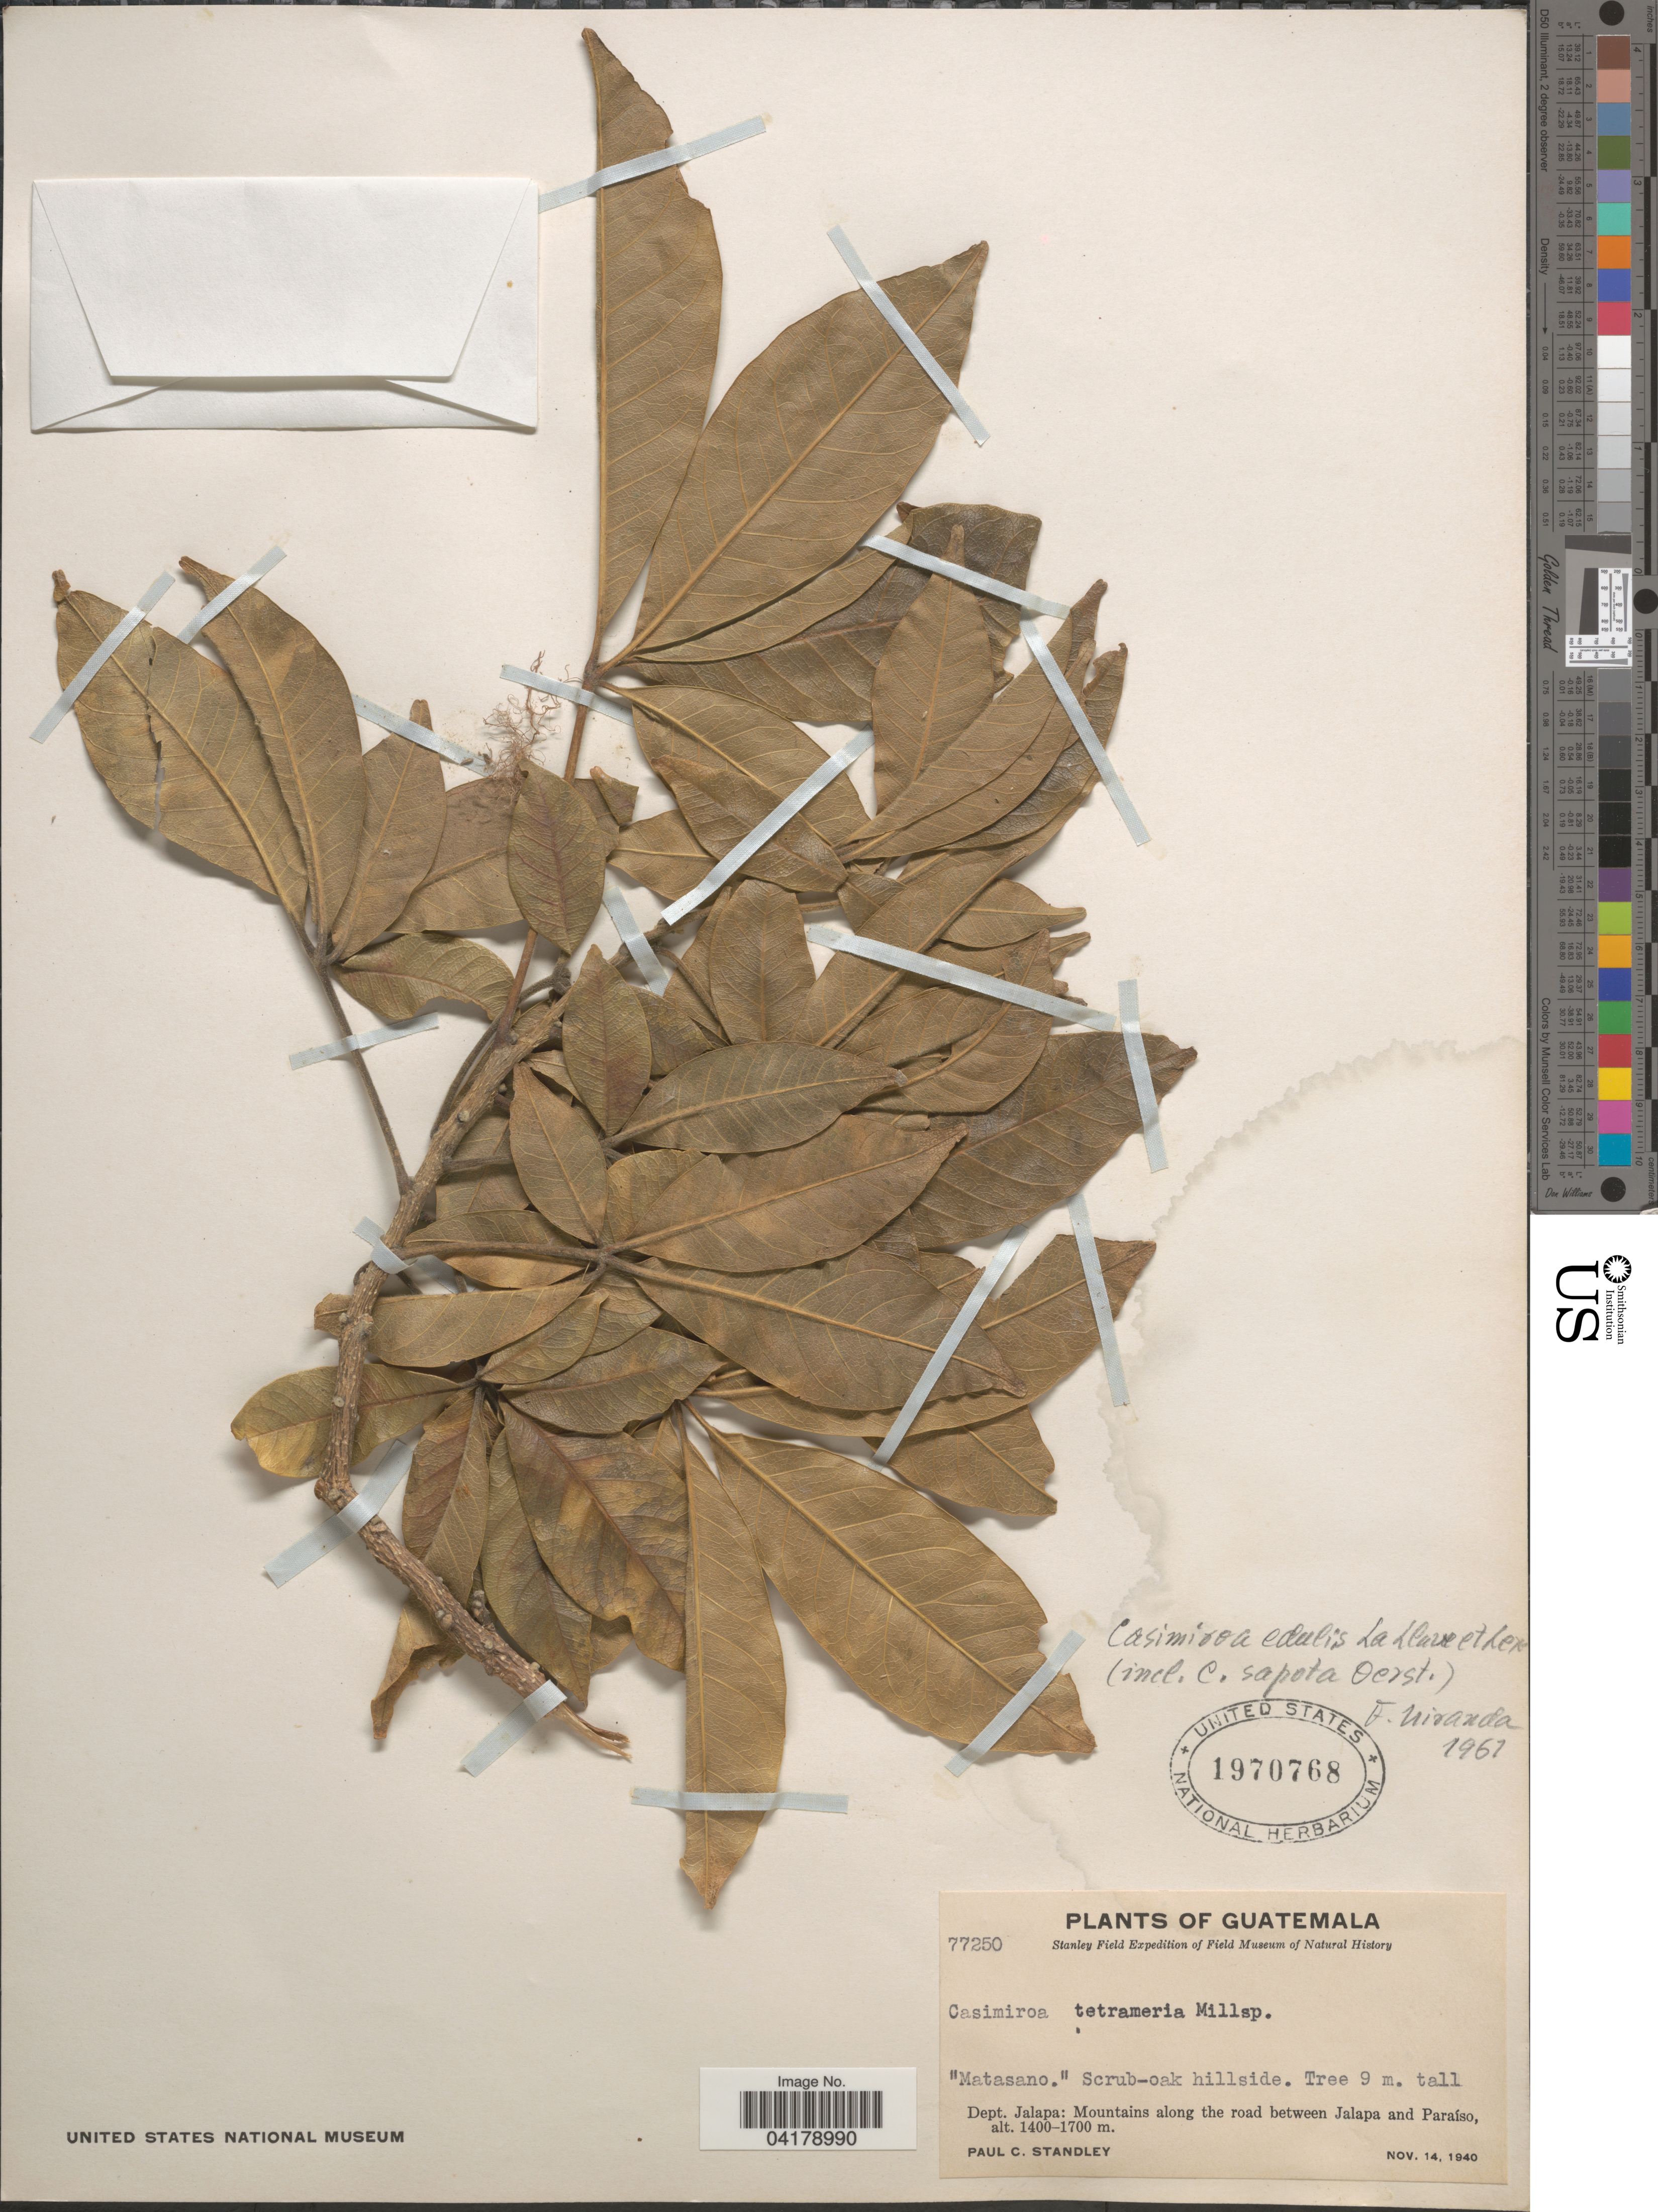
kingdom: Plantae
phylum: Tracheophyta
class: Magnoliopsida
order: Sapindales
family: Rutaceae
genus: Casimiroa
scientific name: Casimiroa edulis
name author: La Llave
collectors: P. C. Standley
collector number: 77250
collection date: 1940-11-14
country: Guatemala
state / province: Jalapa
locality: Stanley Field Expedition of Field Museum of Natural History. "Matasano". Scrub-oak hillside. Dept. Jalapa: Mountains along the road between Jalapa and Paraíso.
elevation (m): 1400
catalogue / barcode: US 1970768